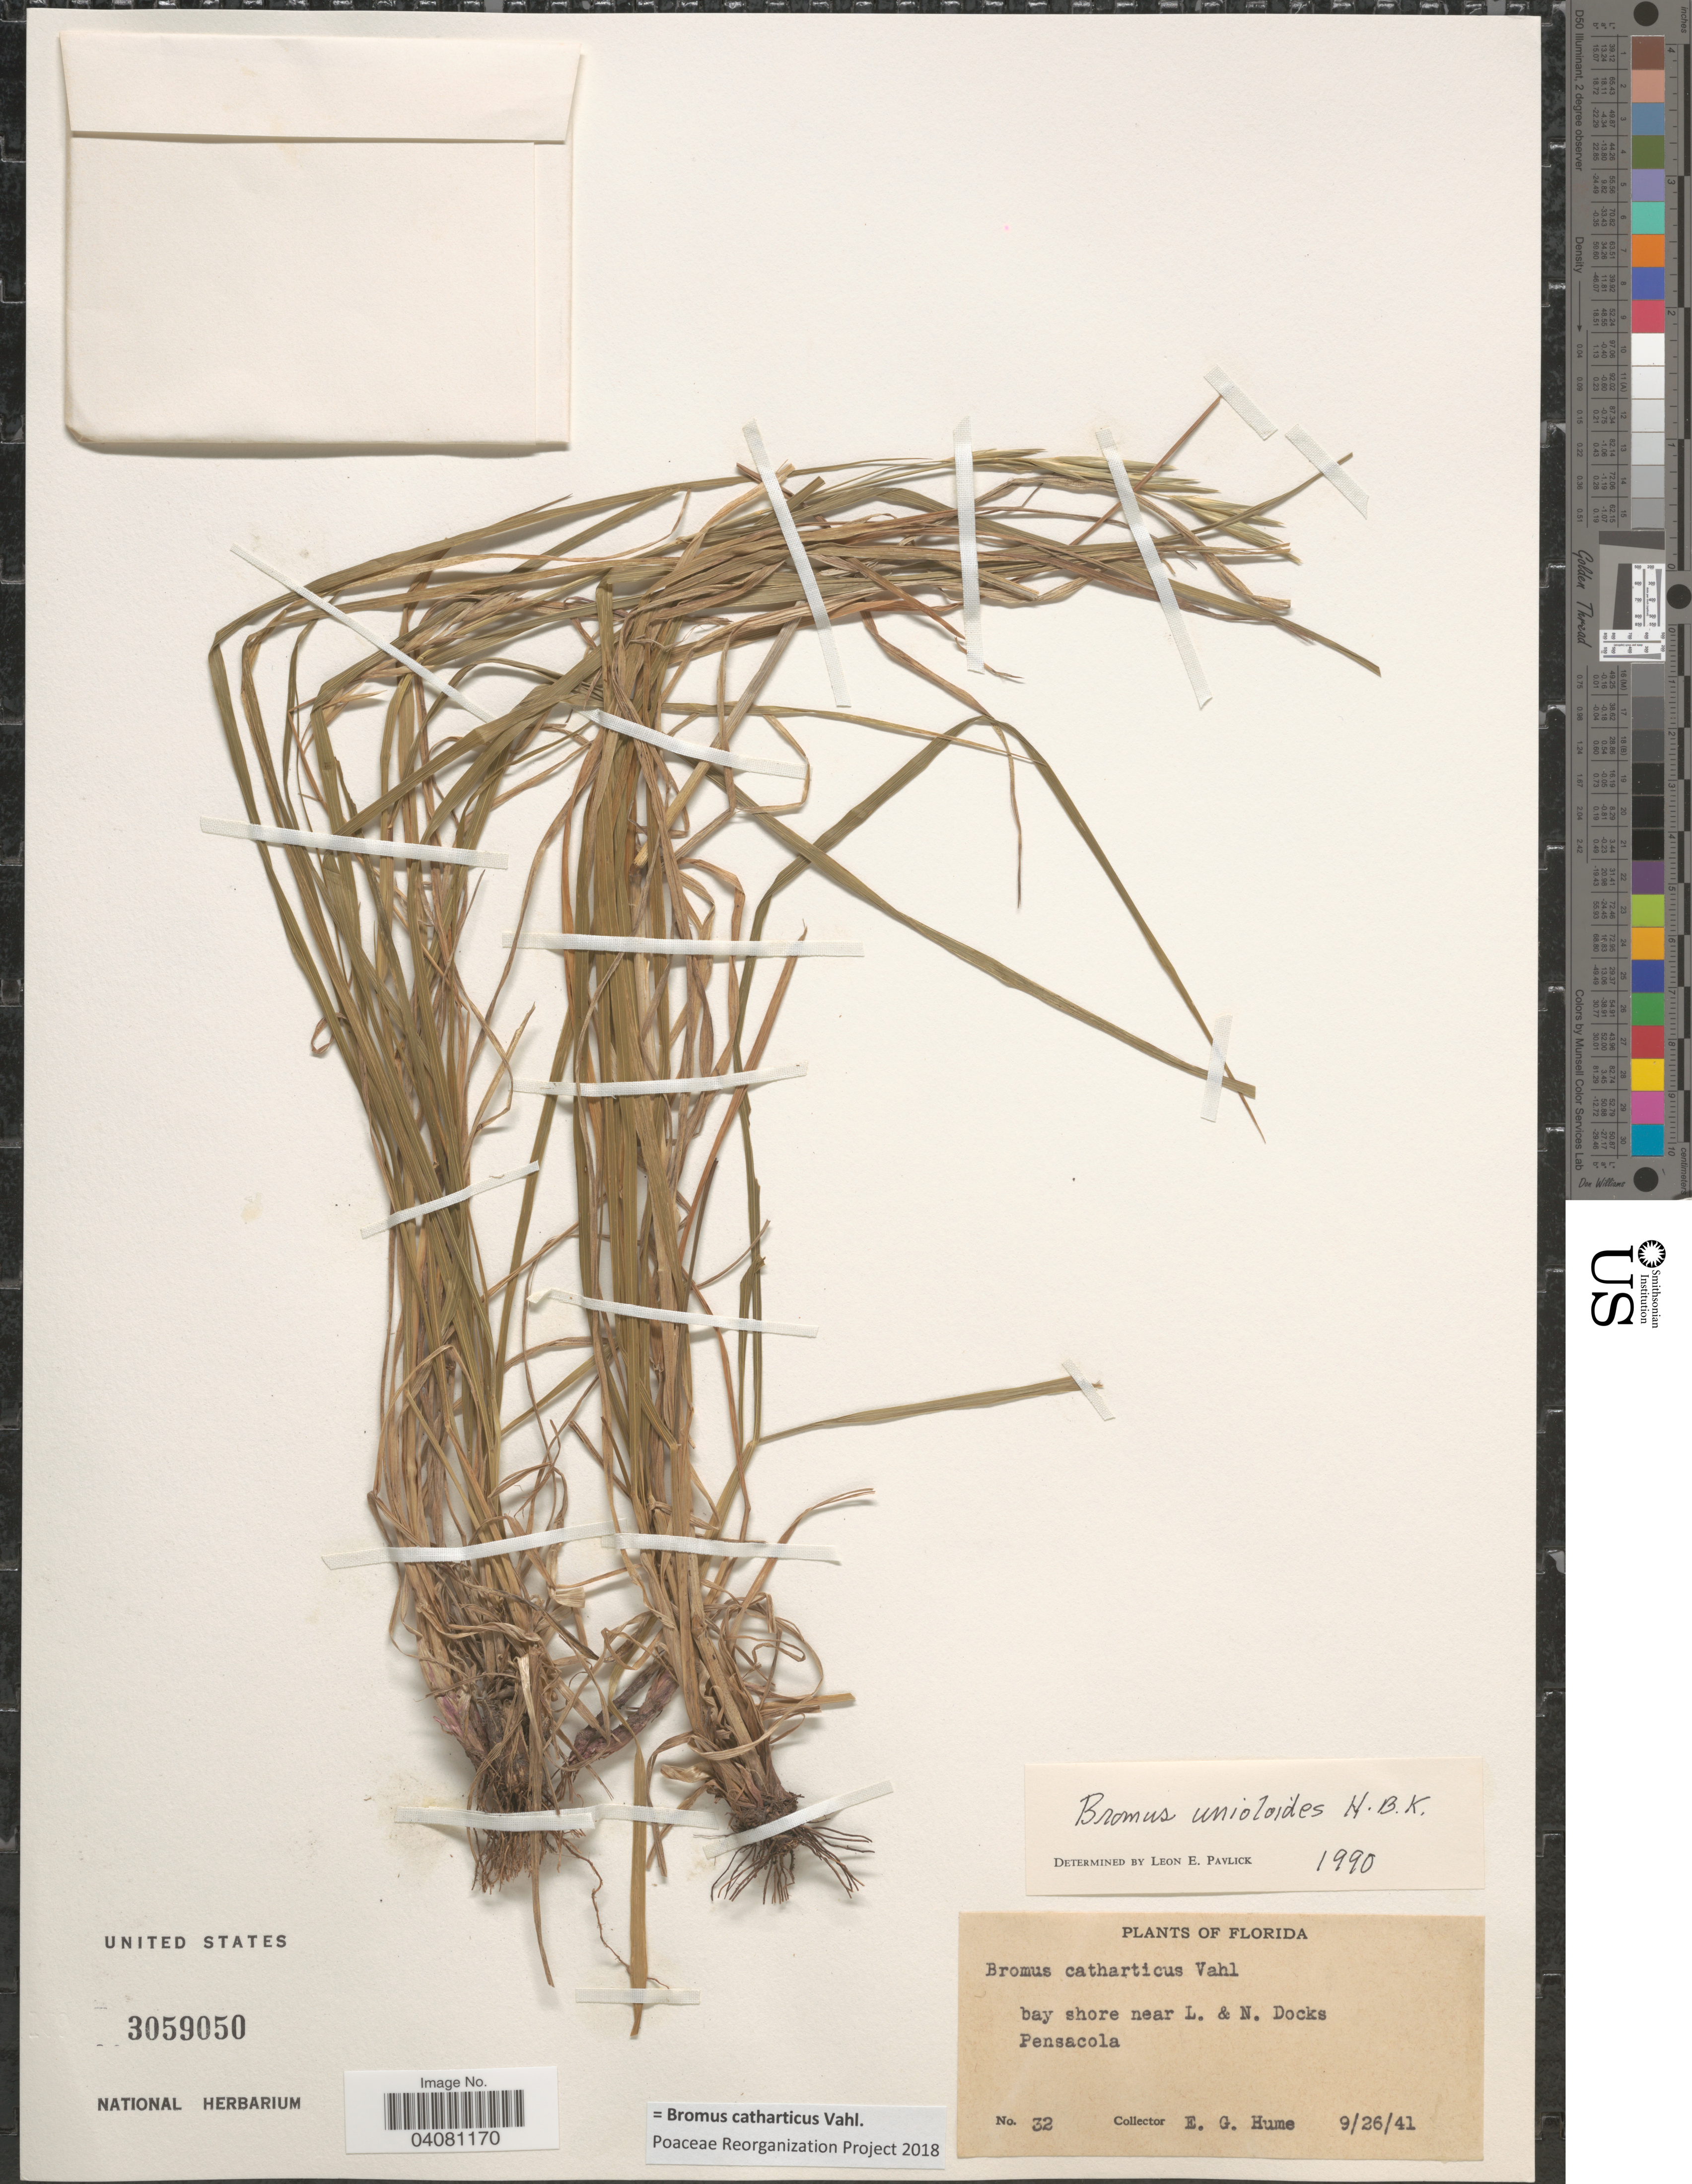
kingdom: Plantae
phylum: Tracheophyta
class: Liliopsida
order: Poales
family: Poaceae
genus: Bromus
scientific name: Bromus catharticus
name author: Vahl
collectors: E. Hume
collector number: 32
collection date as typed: Transcribed d/m/y: 26/9/41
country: United States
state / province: Florida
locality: Bay shore near L. & N. Docks. Pensacola.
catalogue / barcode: US 3059050